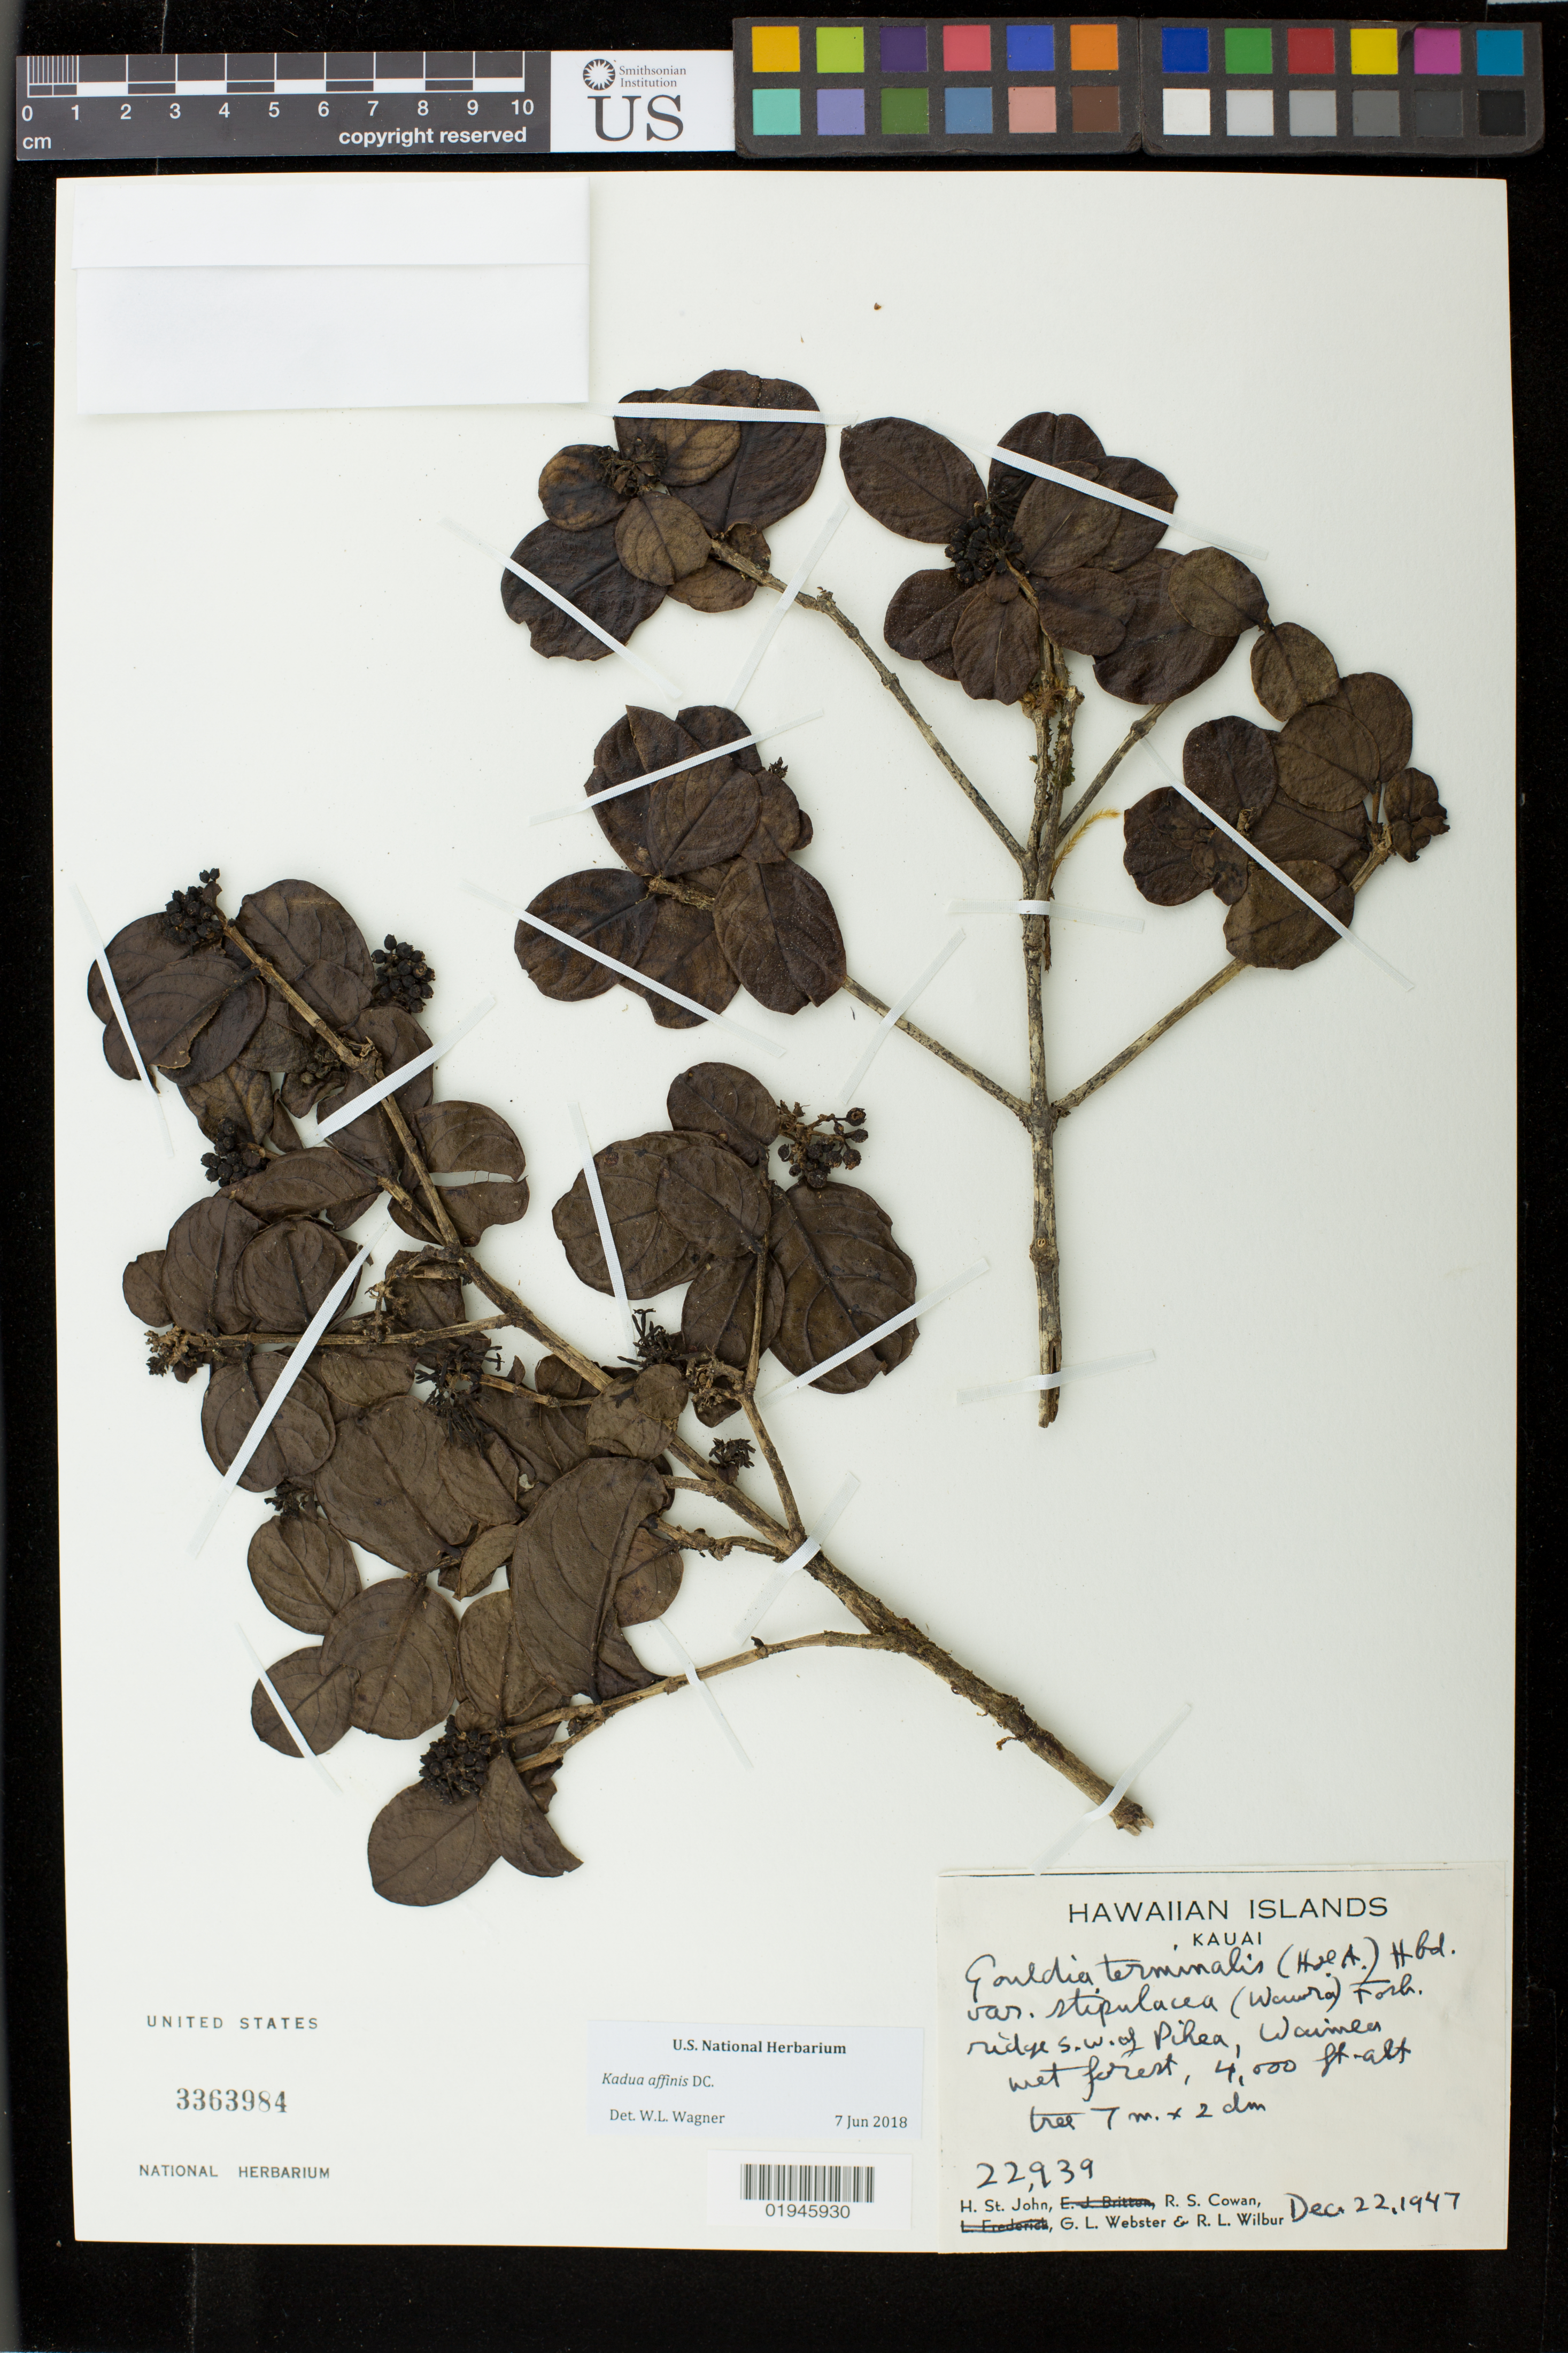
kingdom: Plantae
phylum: Tracheophyta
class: Magnoliopsida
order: Gentianales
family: Rubiaceae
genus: Kadua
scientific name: Kadua affinis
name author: DC.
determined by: Wagner, W. L., (BOT), Smithsonian Institution - National Museum of Natural History (UNITED STATES)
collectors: H. St. John, R. S. Cowan, G. L. Webster & R. L. Wilbur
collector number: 22939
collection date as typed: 22 Dec 1947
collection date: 1947-12-22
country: United States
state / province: Hawaii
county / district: Kauai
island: Kaua'i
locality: ridge SW of Pihea, Waimea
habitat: Wet woods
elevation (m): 1219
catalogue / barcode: US 3363984